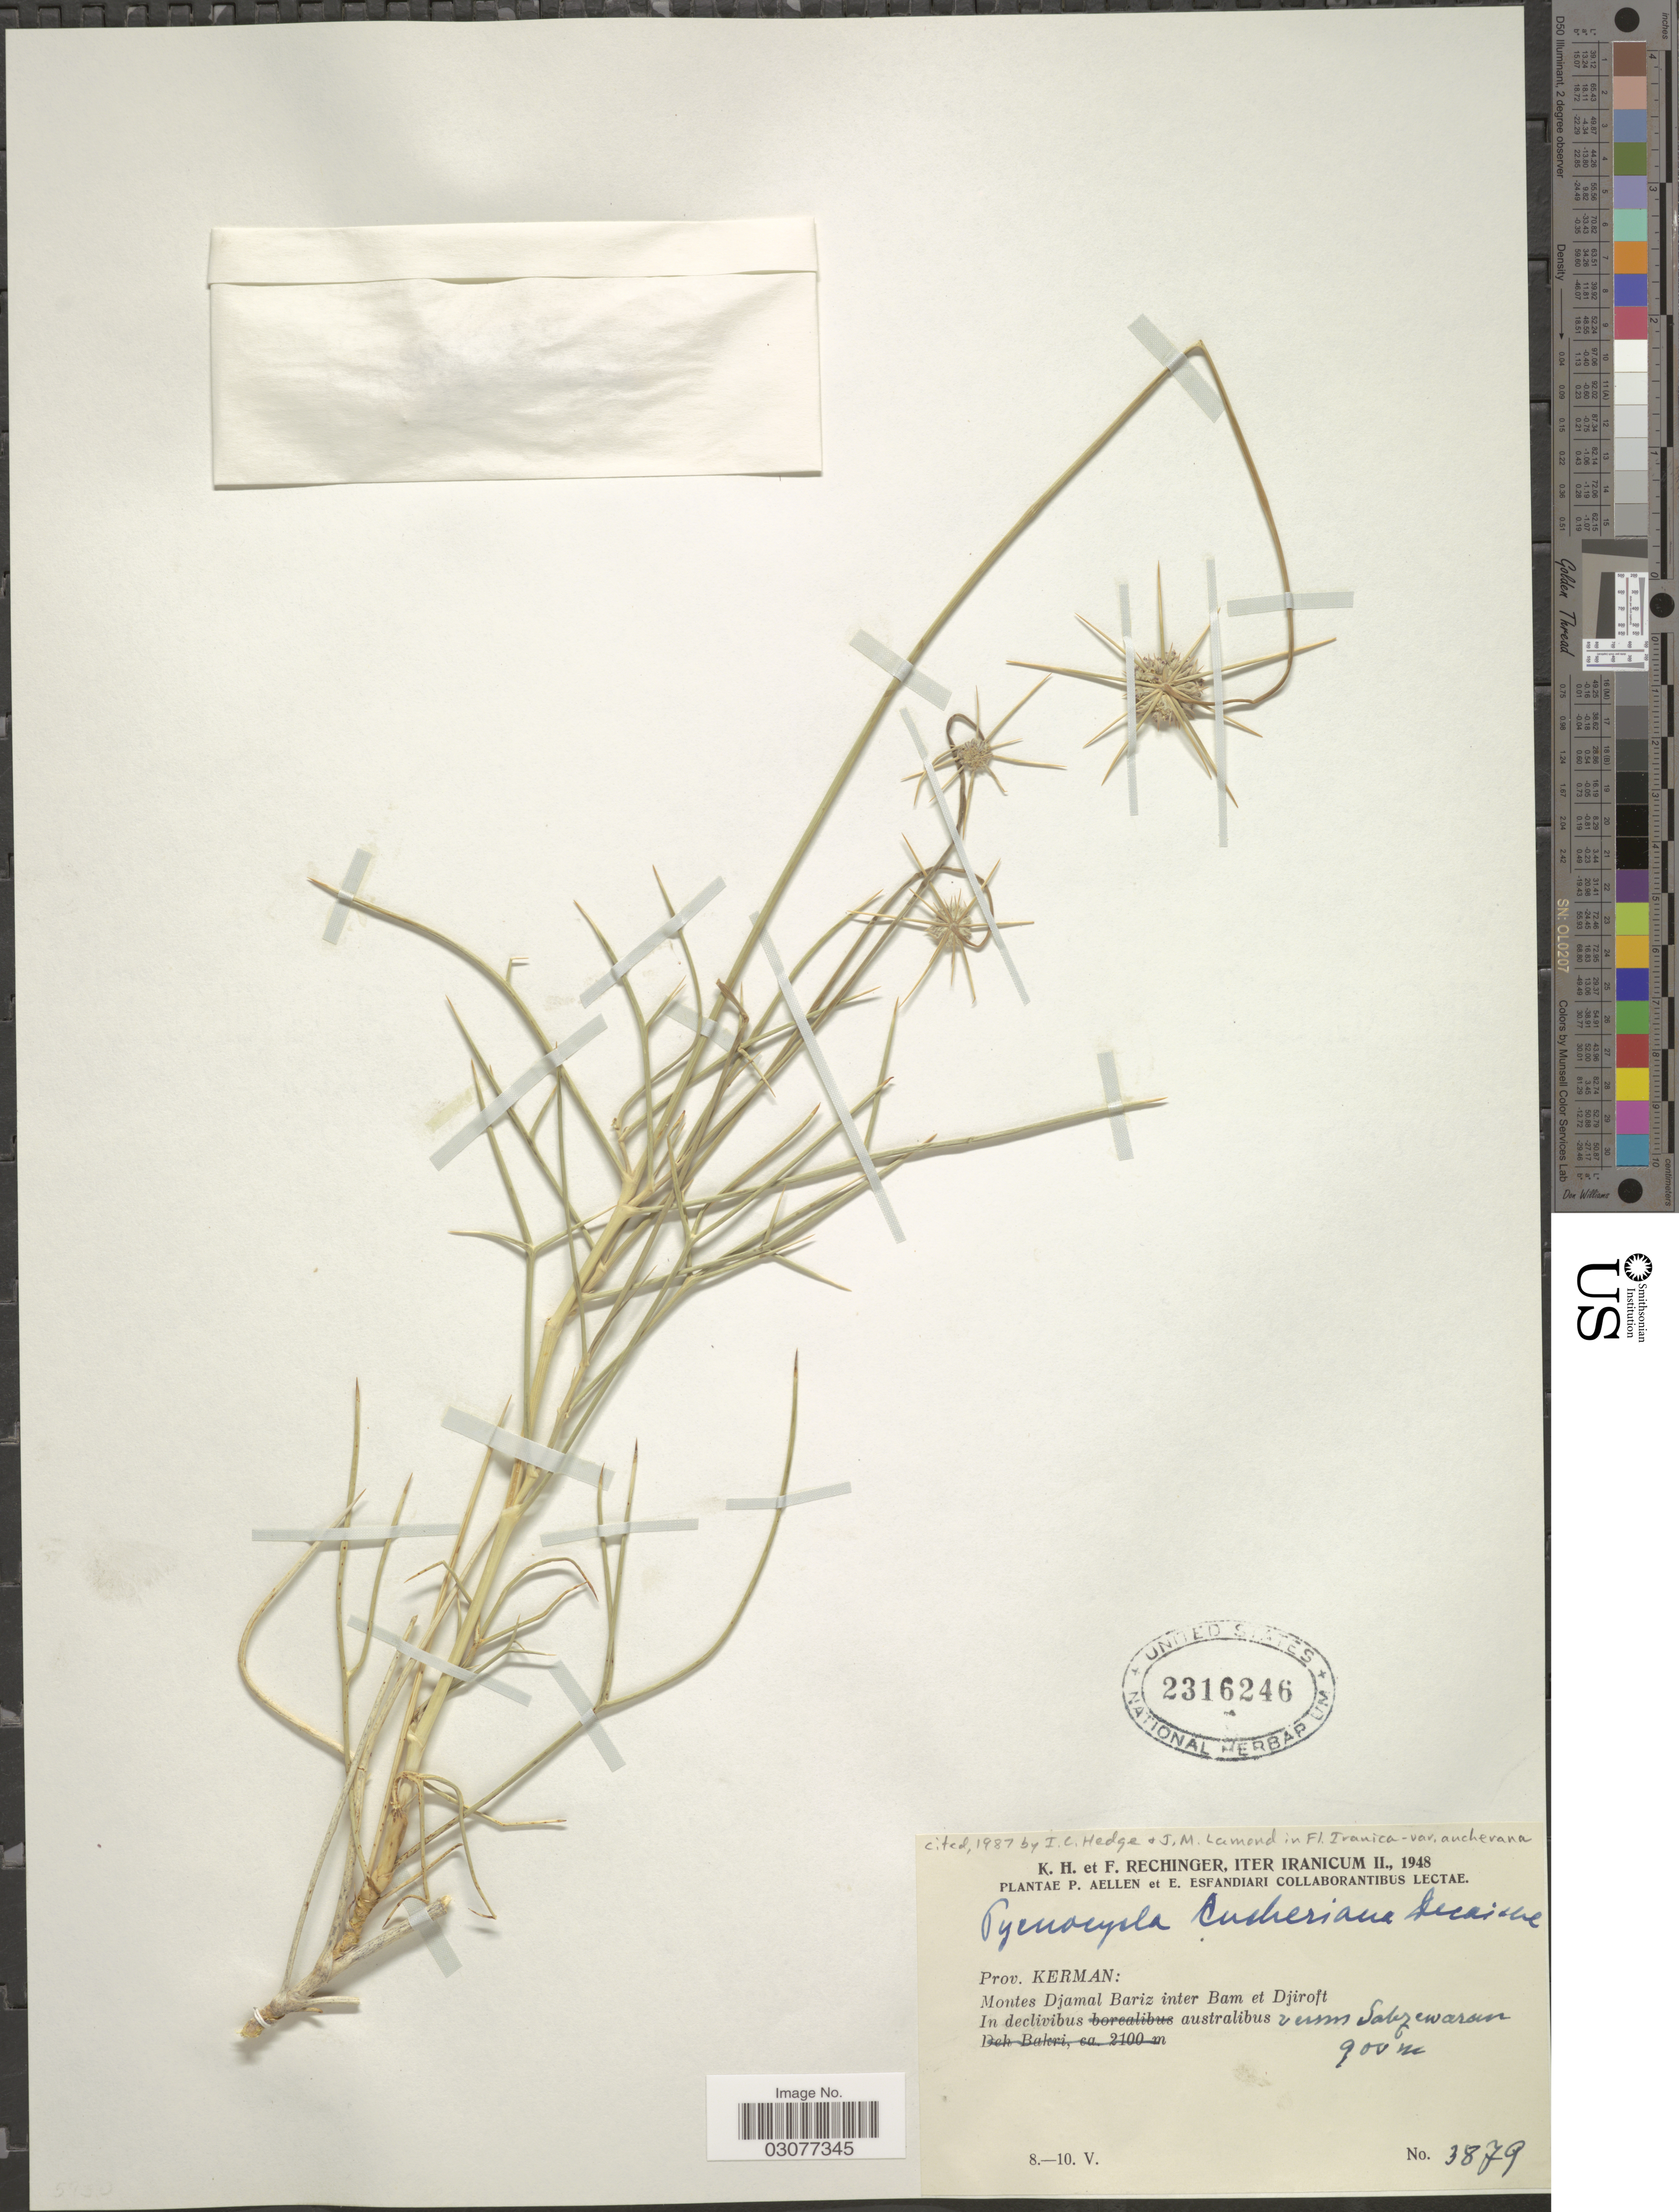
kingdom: Plantae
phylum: Tracheophyta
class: Magnoliopsida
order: Apiales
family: Apiaceae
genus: Pycnocycla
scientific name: Pycnocycla aucherana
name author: Decne. ex Boiss.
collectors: K. H. Rechinger & F. Rechinger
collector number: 3879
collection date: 1948-05-08/1948-05-10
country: Iran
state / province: Kerman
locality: Montes Djamal Bariz inter Bam et Djiroft. In declivibus australibus versus Sabzewaran.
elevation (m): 900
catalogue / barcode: US 2316246